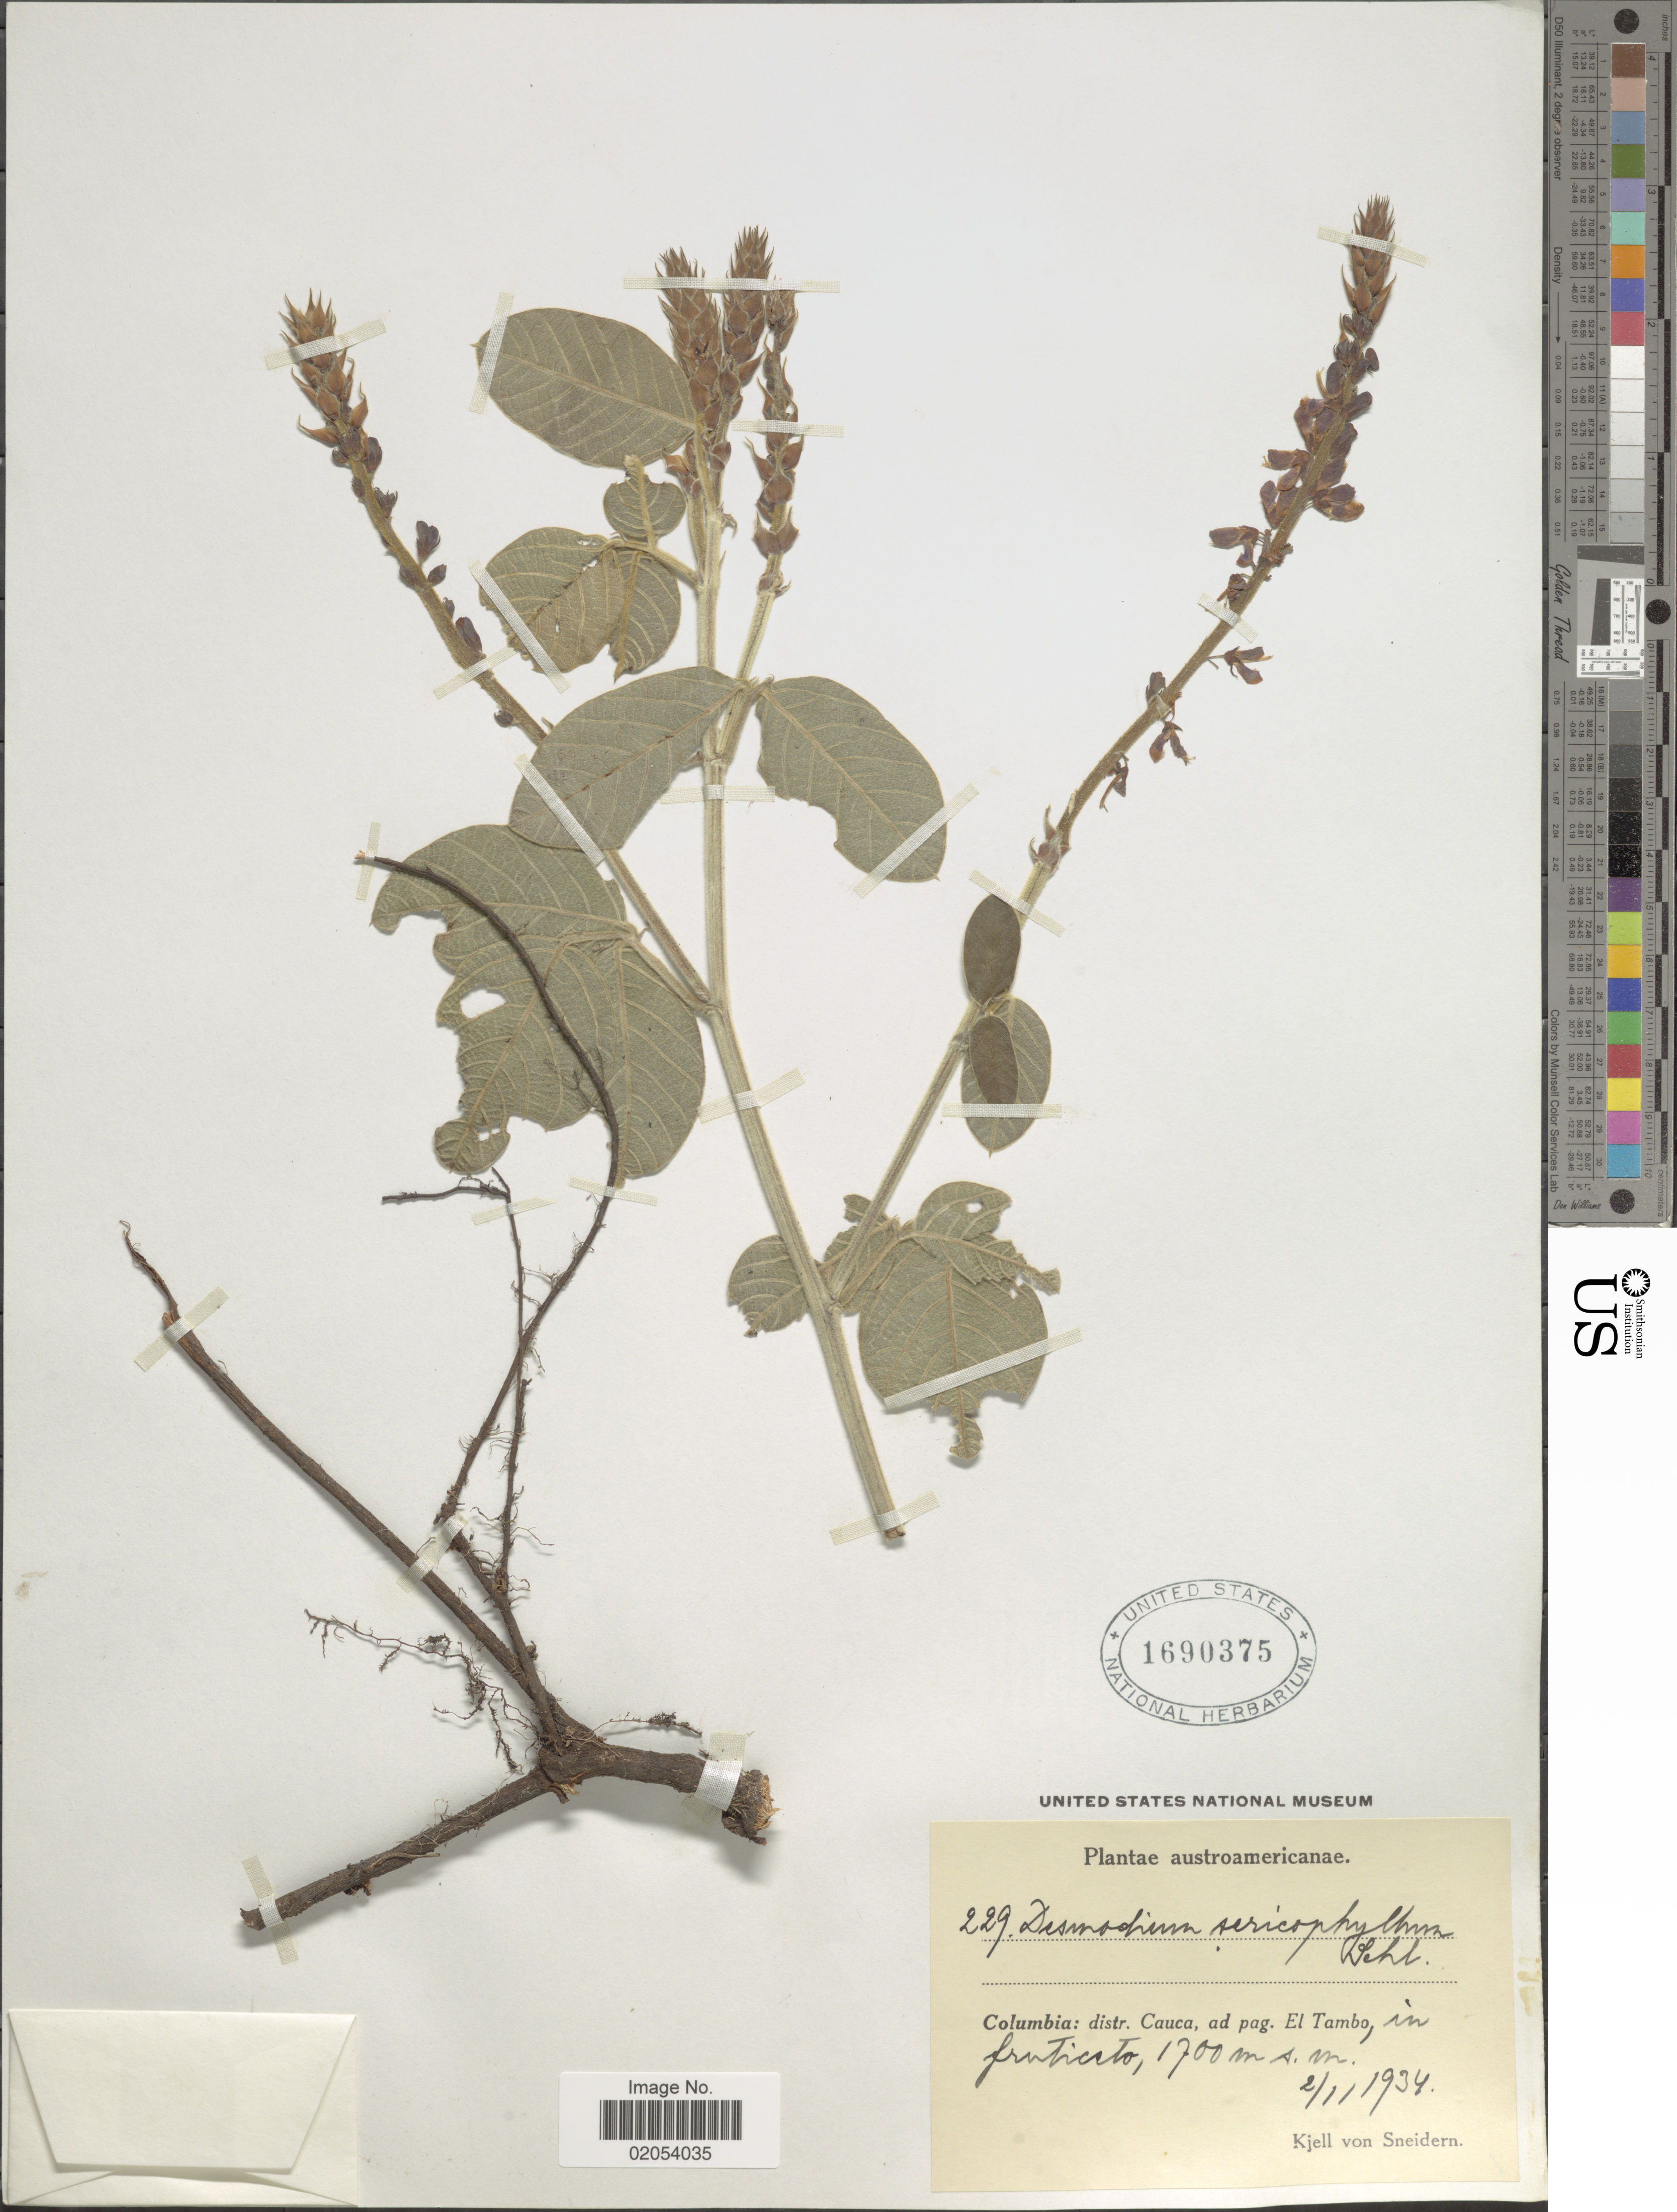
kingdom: Plantae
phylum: Tracheophyta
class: Magnoliopsida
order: Fabales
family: Fabaceae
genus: Desmodium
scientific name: Desmodium sericophyllum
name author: Schltdl.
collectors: K. von Sneidern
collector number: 229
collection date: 1934-01-02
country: Colombia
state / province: Cauca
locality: Ad. pag. El Tambo.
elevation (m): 1700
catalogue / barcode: US 1690375